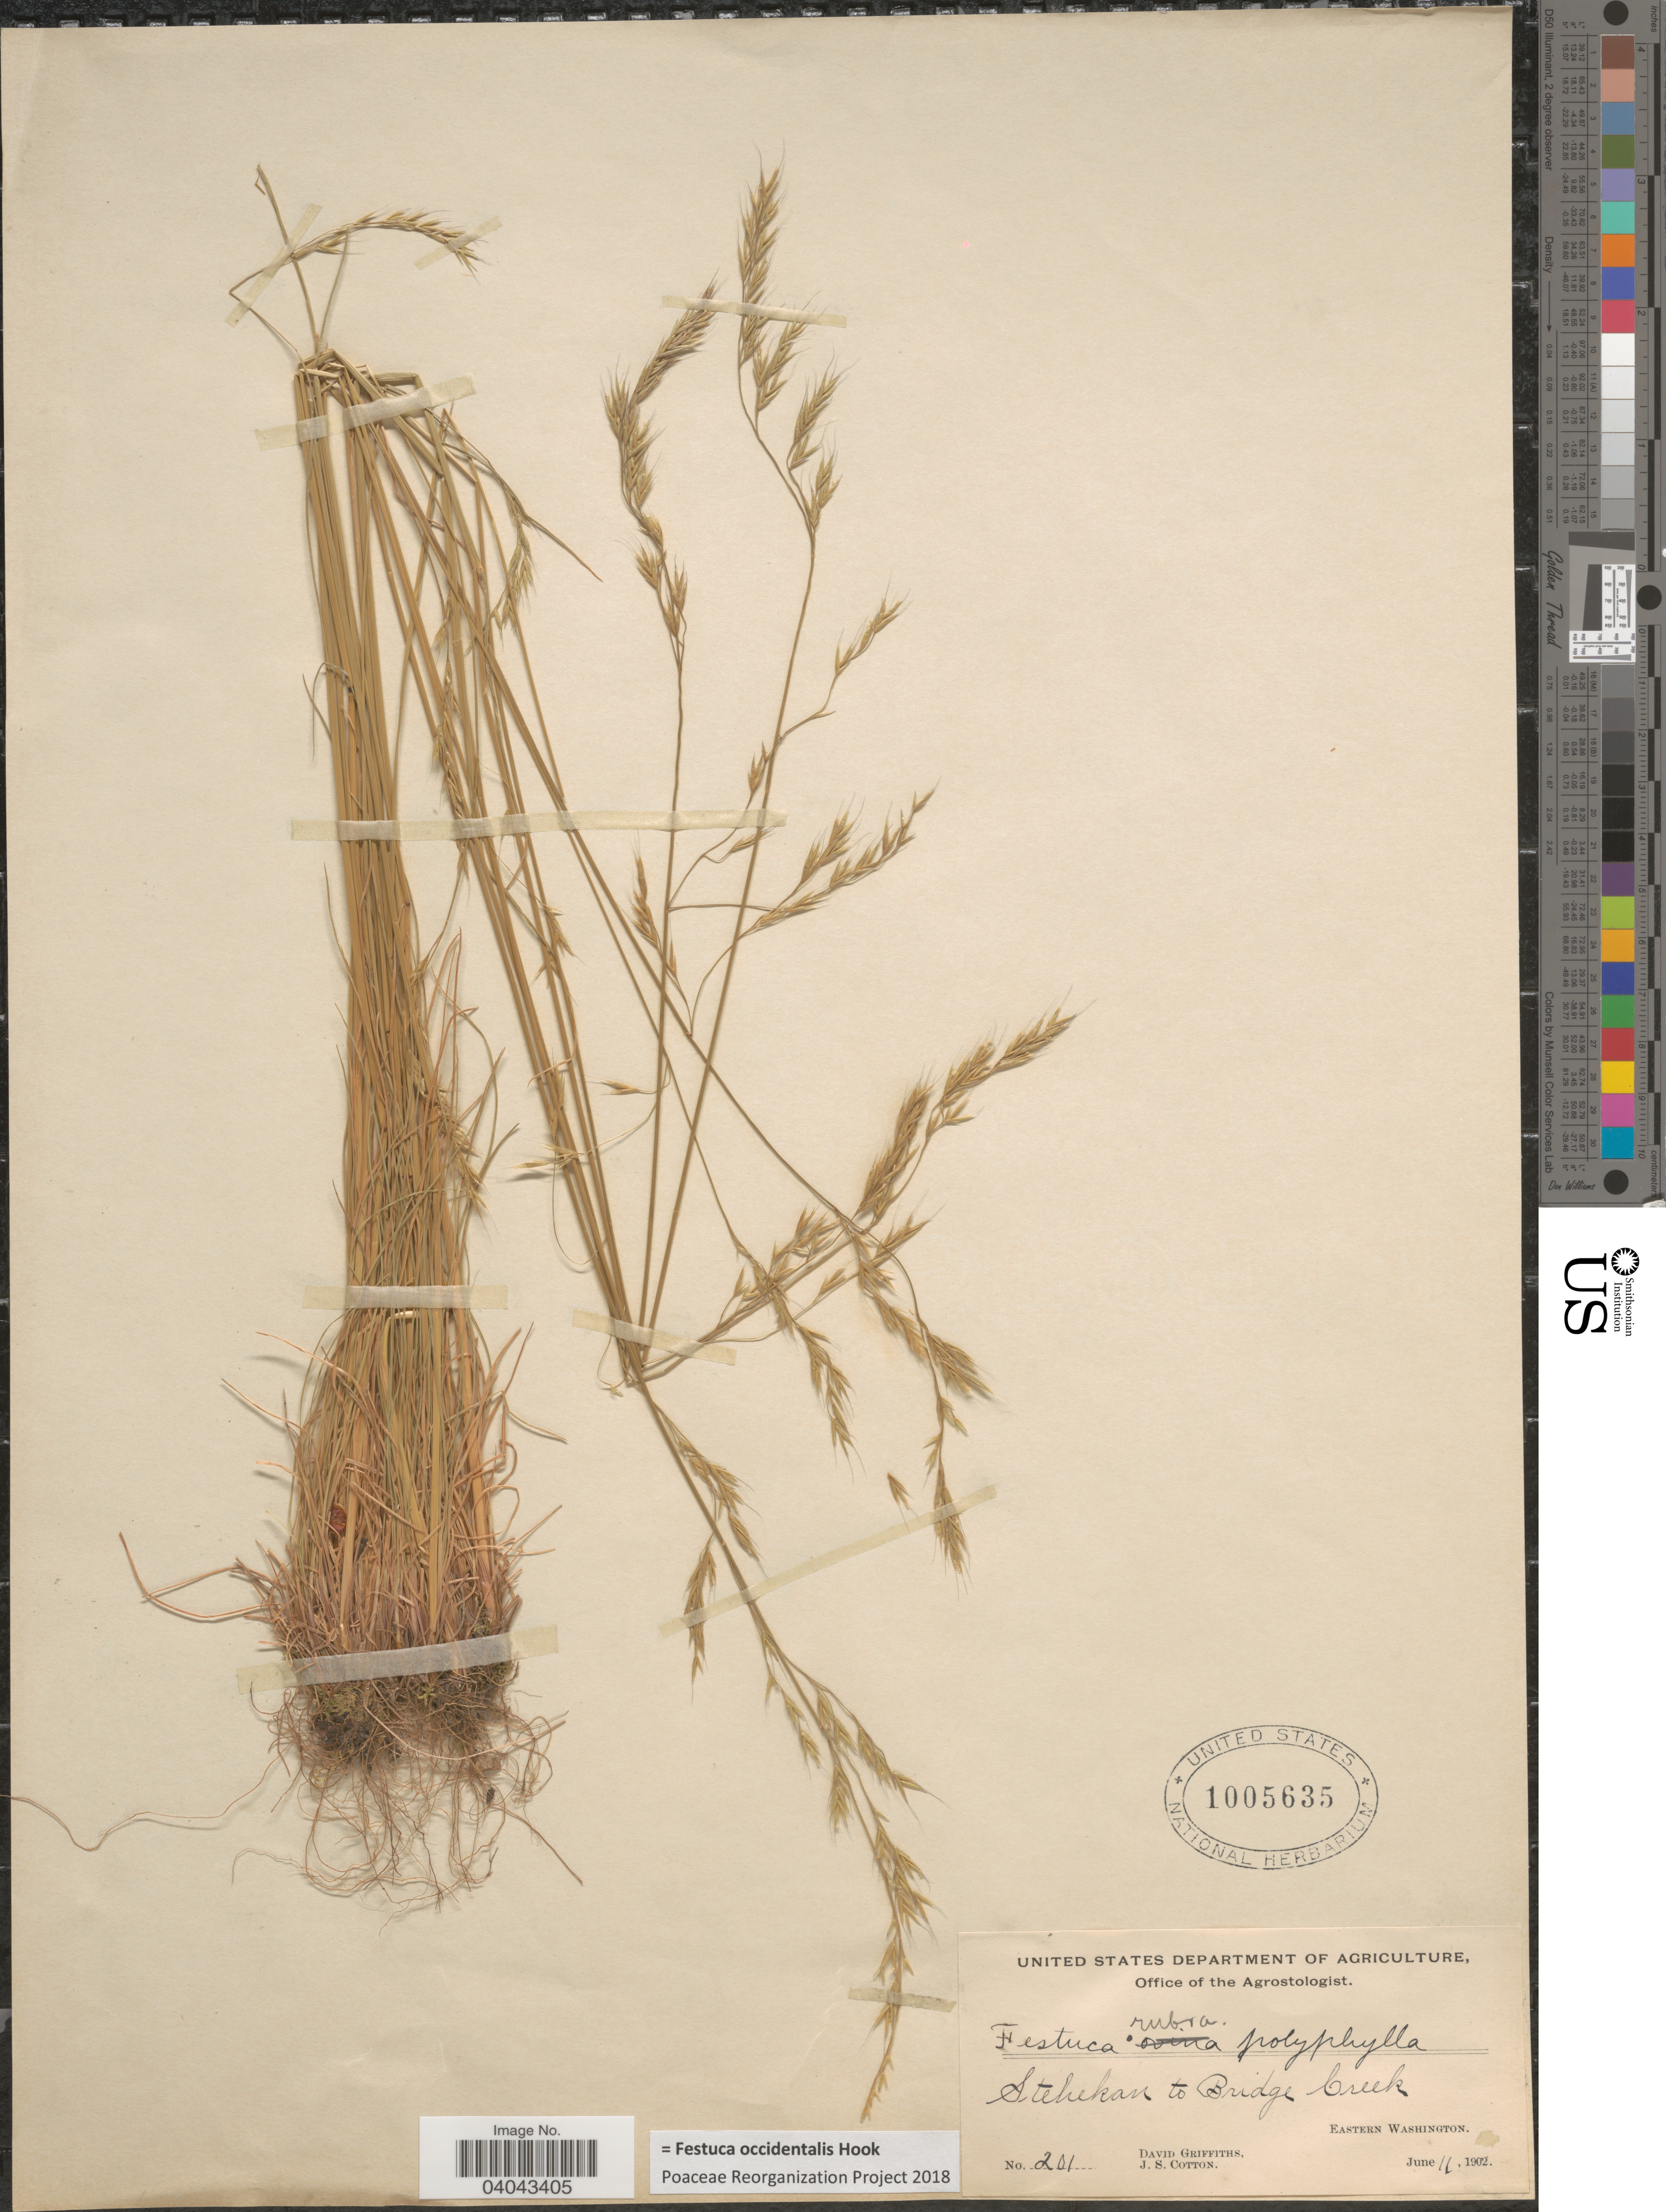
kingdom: Plantae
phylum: Tracheophyta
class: Liliopsida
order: Poales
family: Poaceae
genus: Festuca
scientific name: Festuca occidentalis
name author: Hook.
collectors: D. Griffiths & J. S. Cotton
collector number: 201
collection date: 1902-06-11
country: United States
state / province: Washington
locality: Stehekan to Bridge Creek. Eastern Washington.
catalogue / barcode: US 1005635